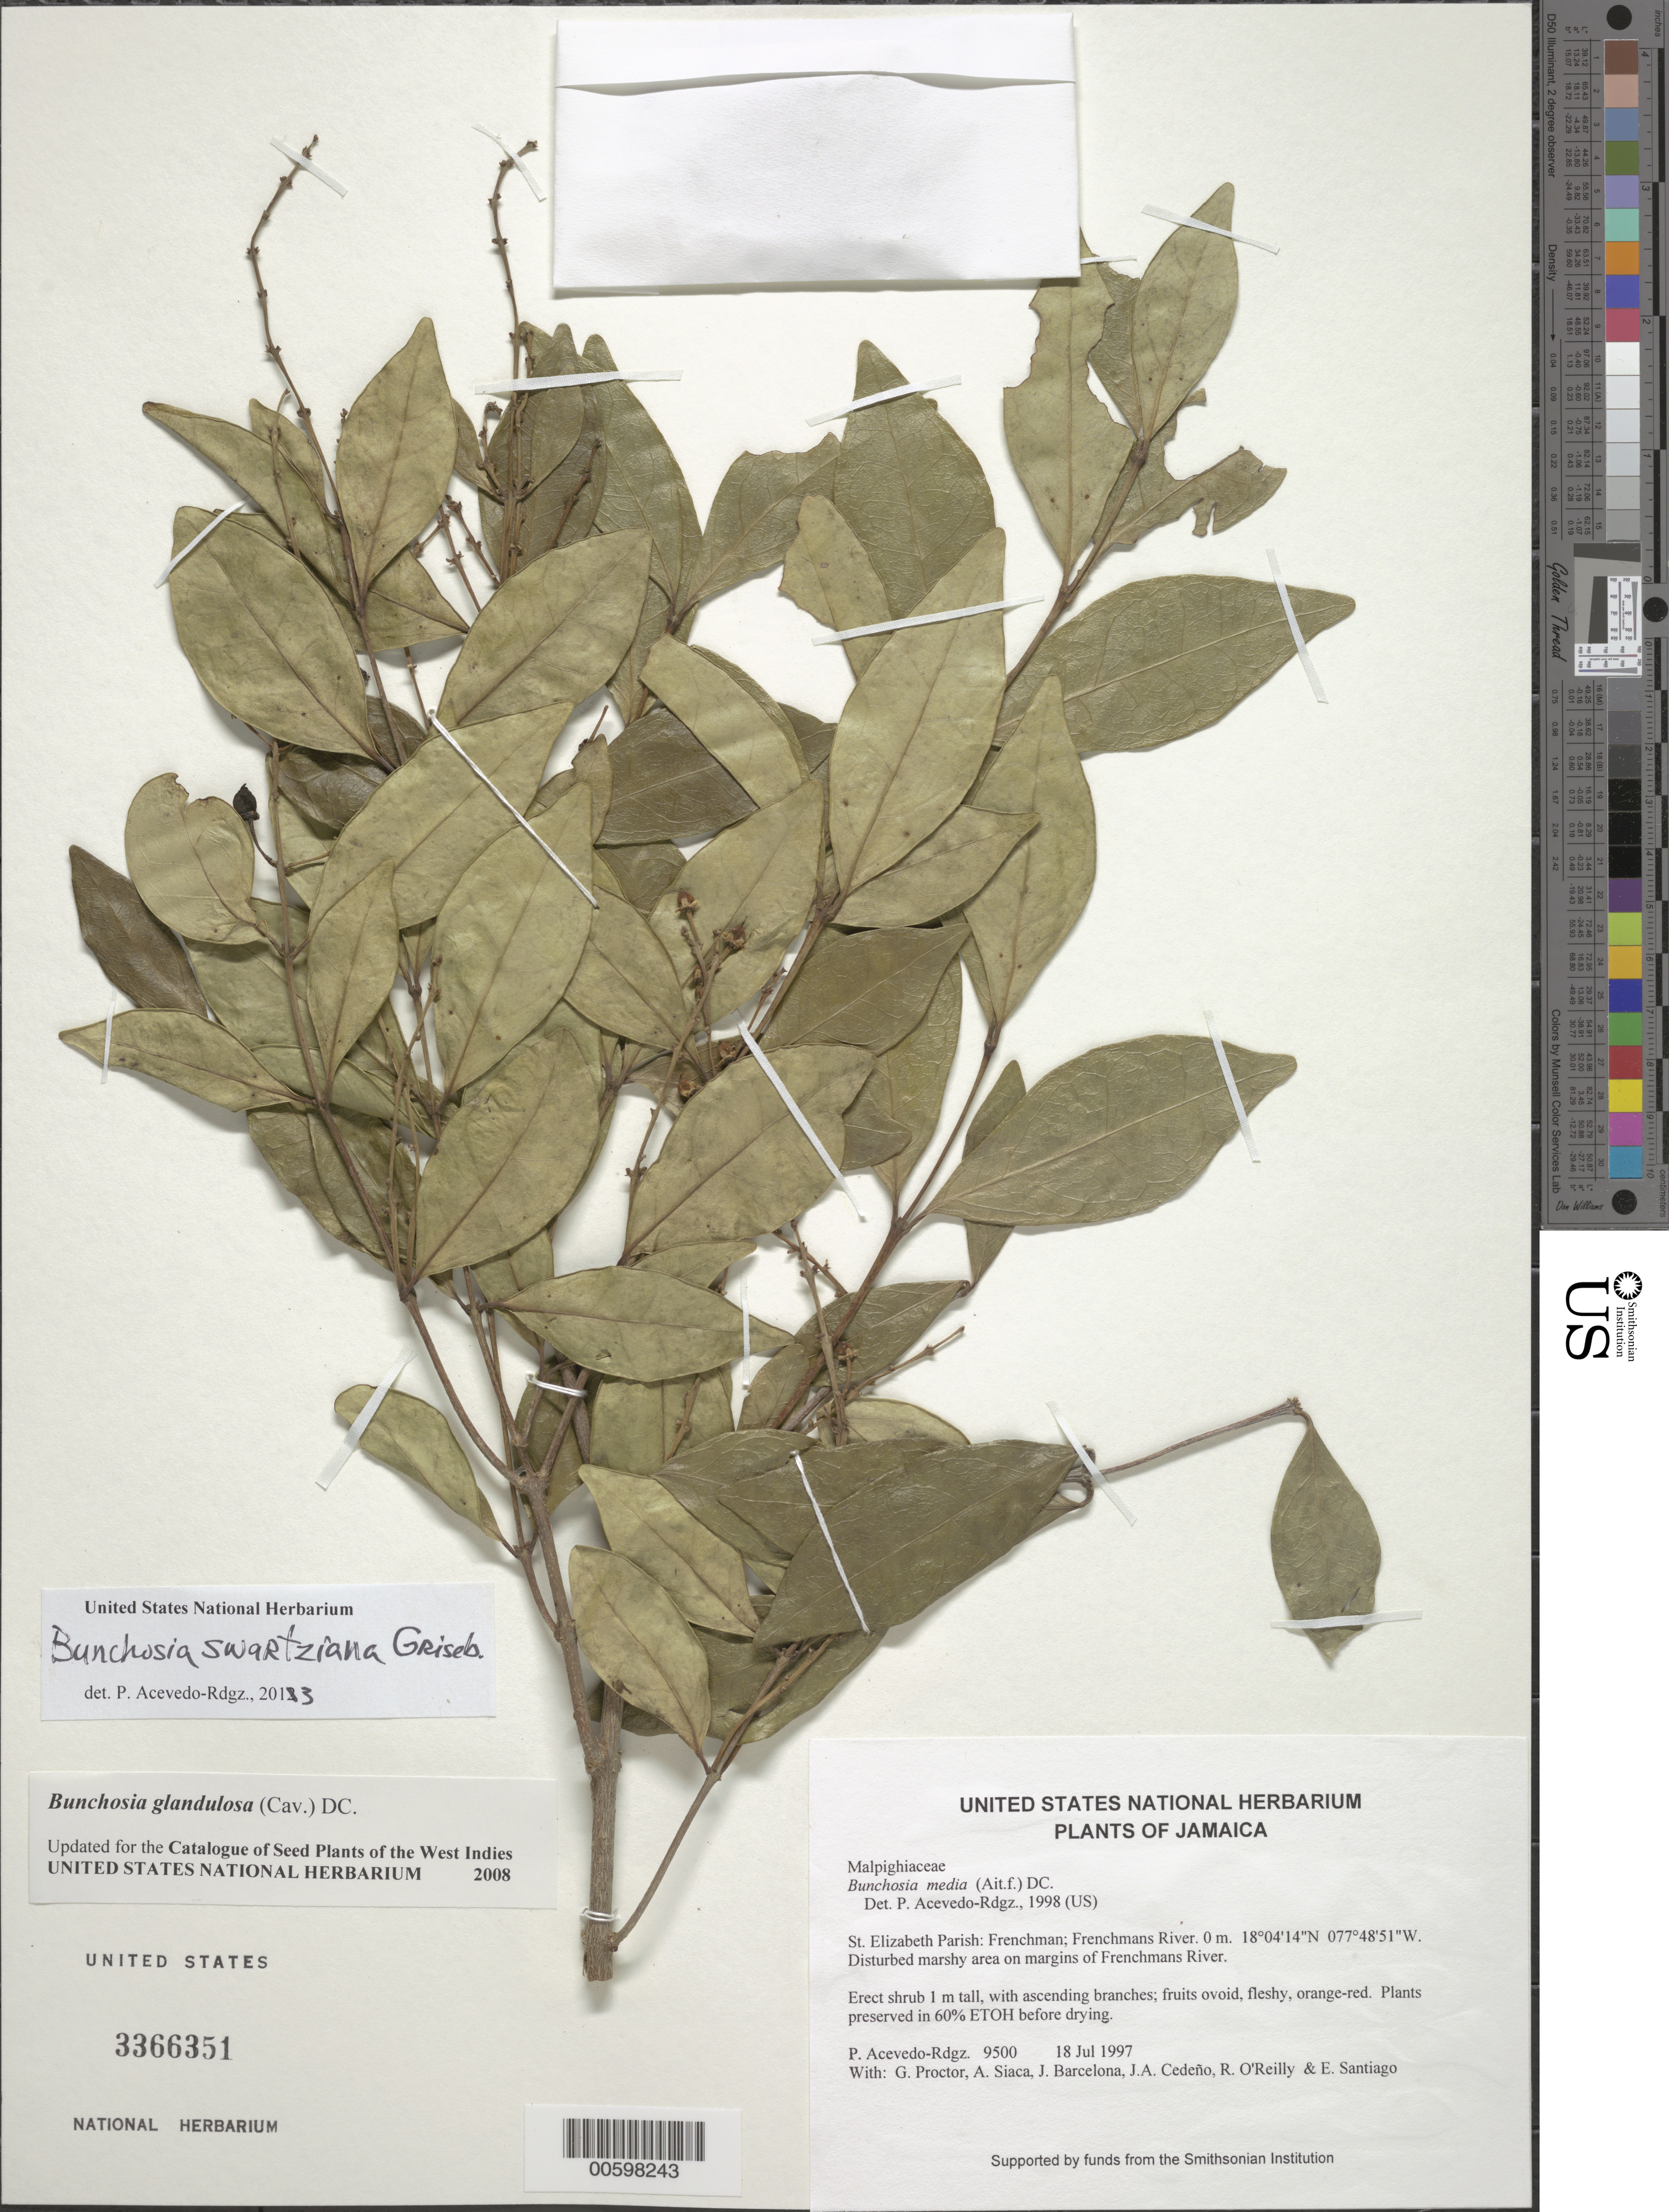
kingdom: Plantae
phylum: Tracheophyta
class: Magnoliopsida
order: Malpighiales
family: Malpighiaceae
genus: Bunchosia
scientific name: Bunchosia swartziana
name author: Griseb.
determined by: Acevedo-Rodríguez, P., (BOT), Smithsonian Institution - National Museum of Natural History (UNITED STATES)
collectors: P. Acevedo-Rodr., G. R. Proctor, A. Siaca, J. Barcelona, J. A. Cedeño M. & R. O'Reilly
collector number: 9500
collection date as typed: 18 Jul 1997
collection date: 1997-07-18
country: Jamaica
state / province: Saint Elizabeth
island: Jamaica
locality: St. Elizabeth Parish: Frenchman; Frenchmans River.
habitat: Disturbed marshy area on margins of Frenchmans River.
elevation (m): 0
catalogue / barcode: US 3366351